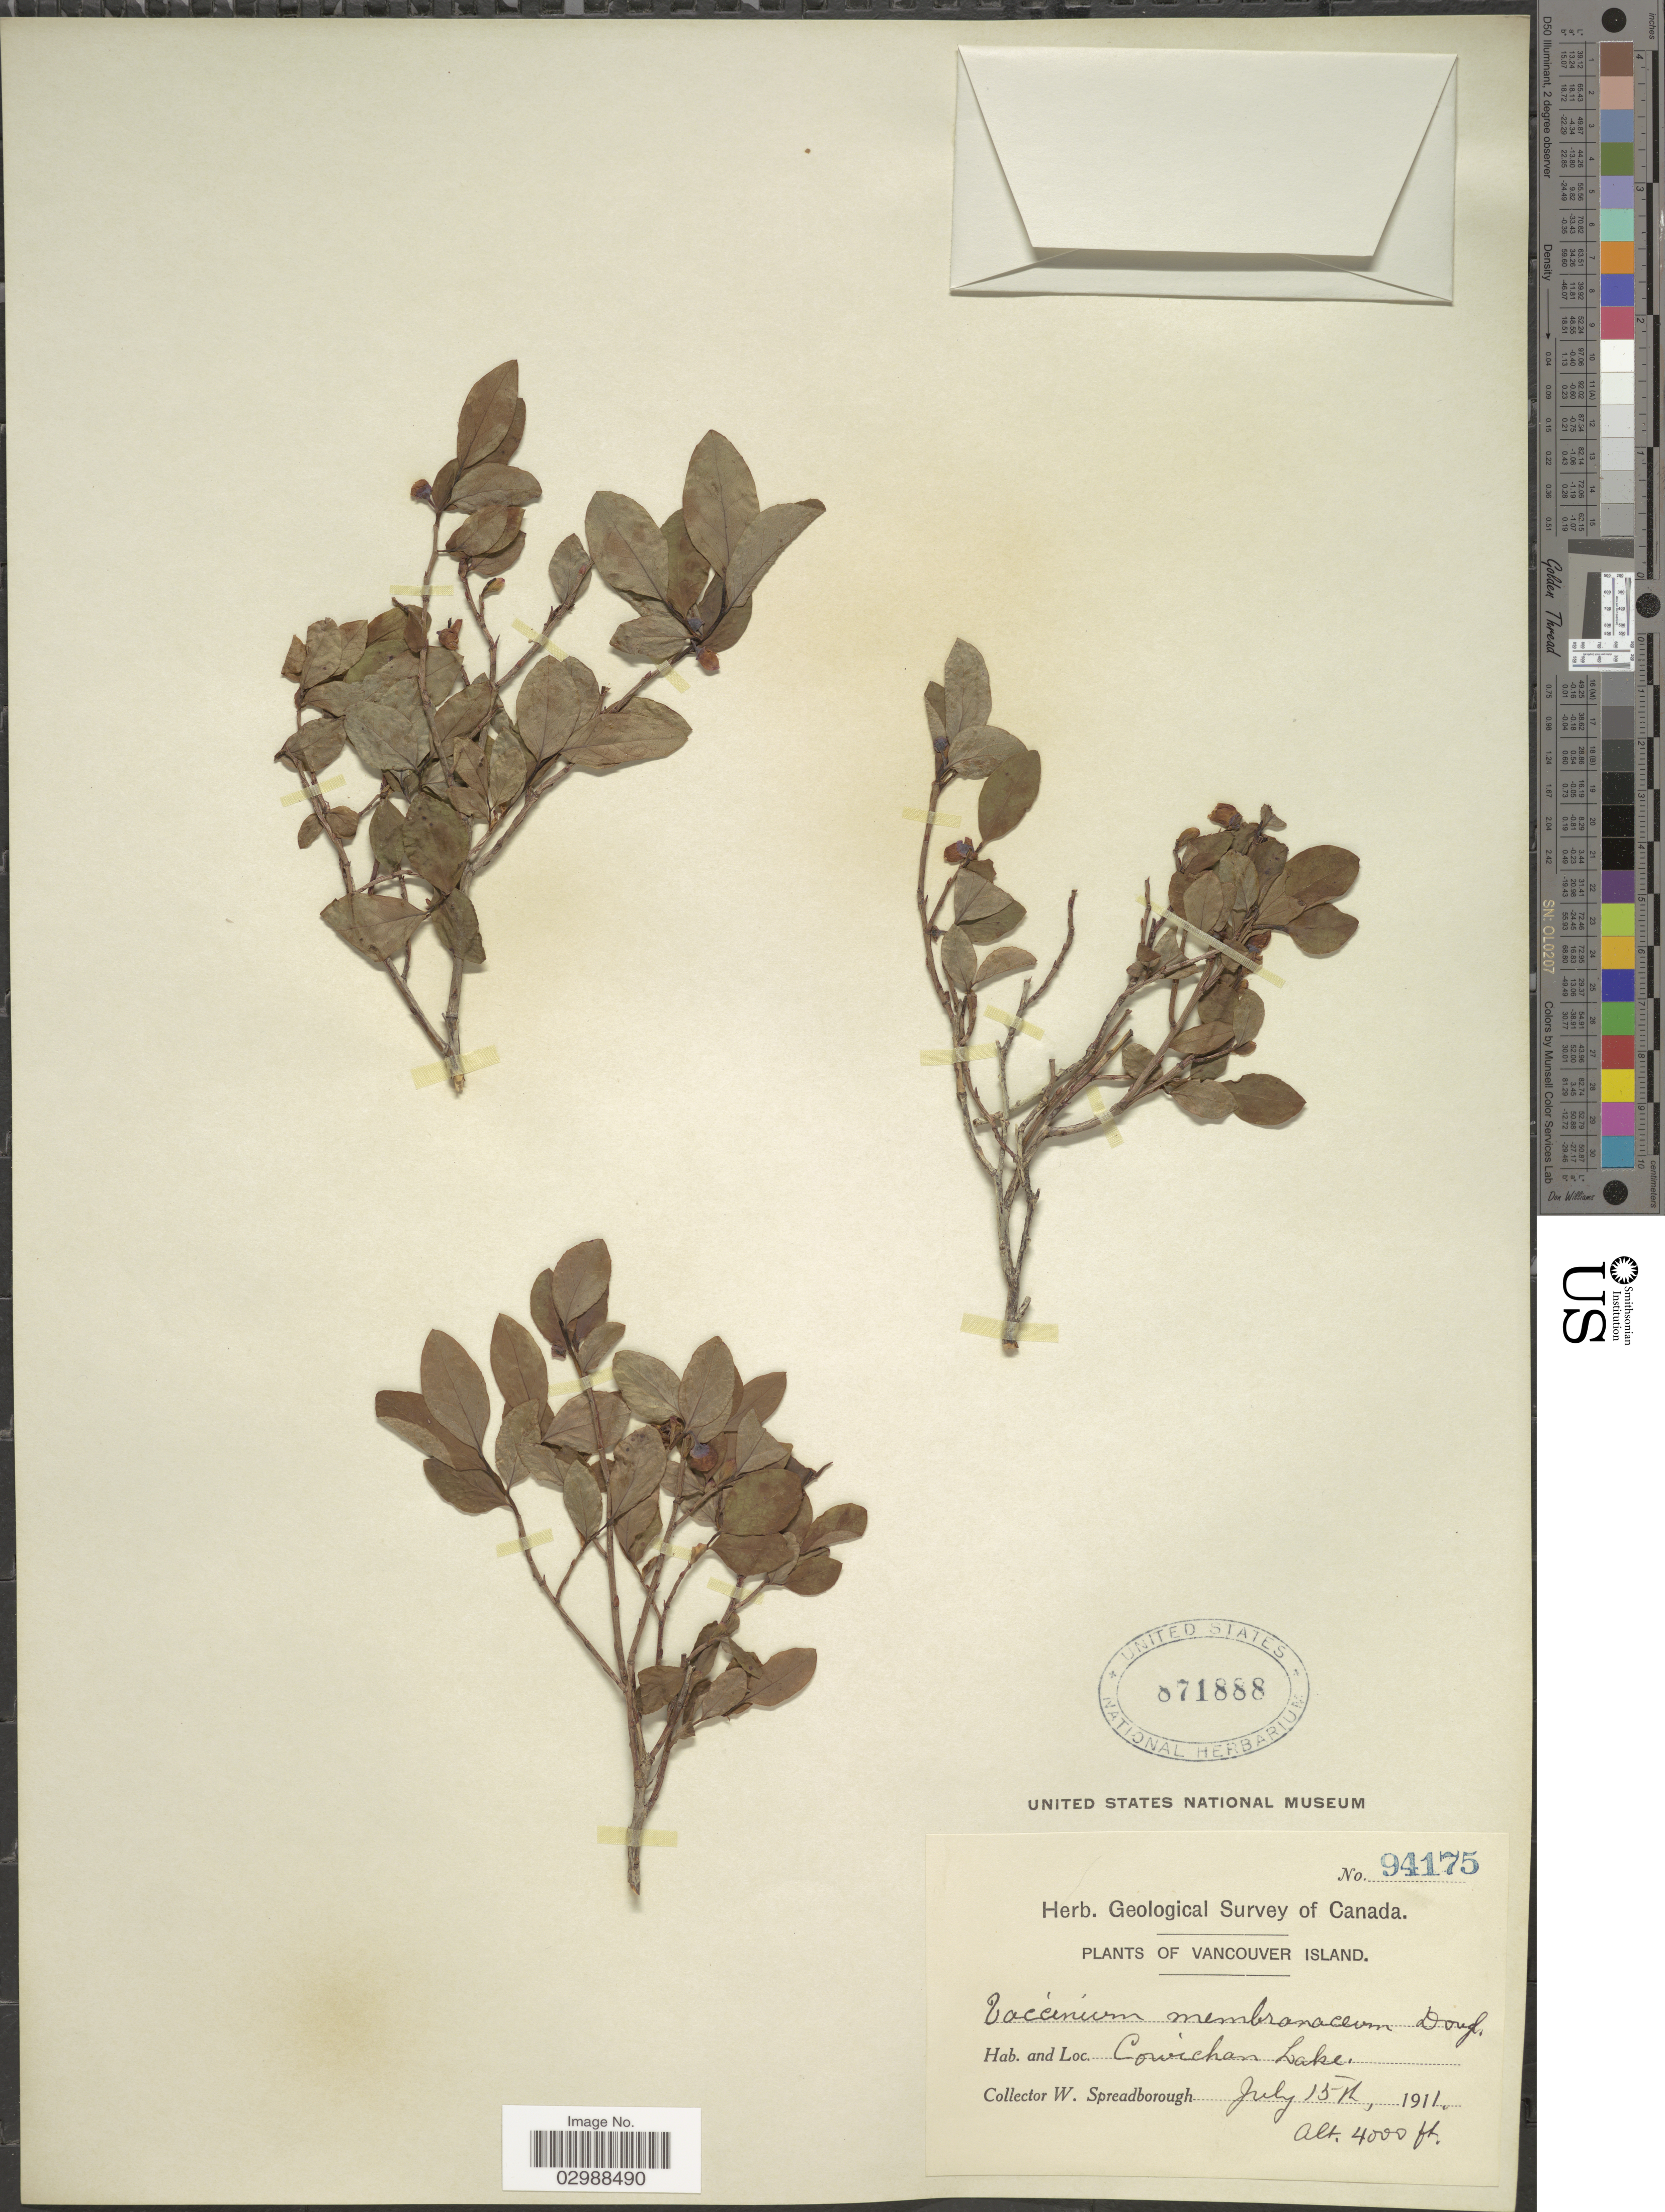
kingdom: Plantae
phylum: Tracheophyta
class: Magnoliopsida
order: Ericales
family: Ericaceae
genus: Vaccinium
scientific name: Vaccinium membranaceum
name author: Douglas ex Torr.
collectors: W. Spreadborough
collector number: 94175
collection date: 1911-07-15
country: Canada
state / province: British Columbia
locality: Vancouver Island, Cowichan Lake.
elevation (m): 1219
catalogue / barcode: US 871888